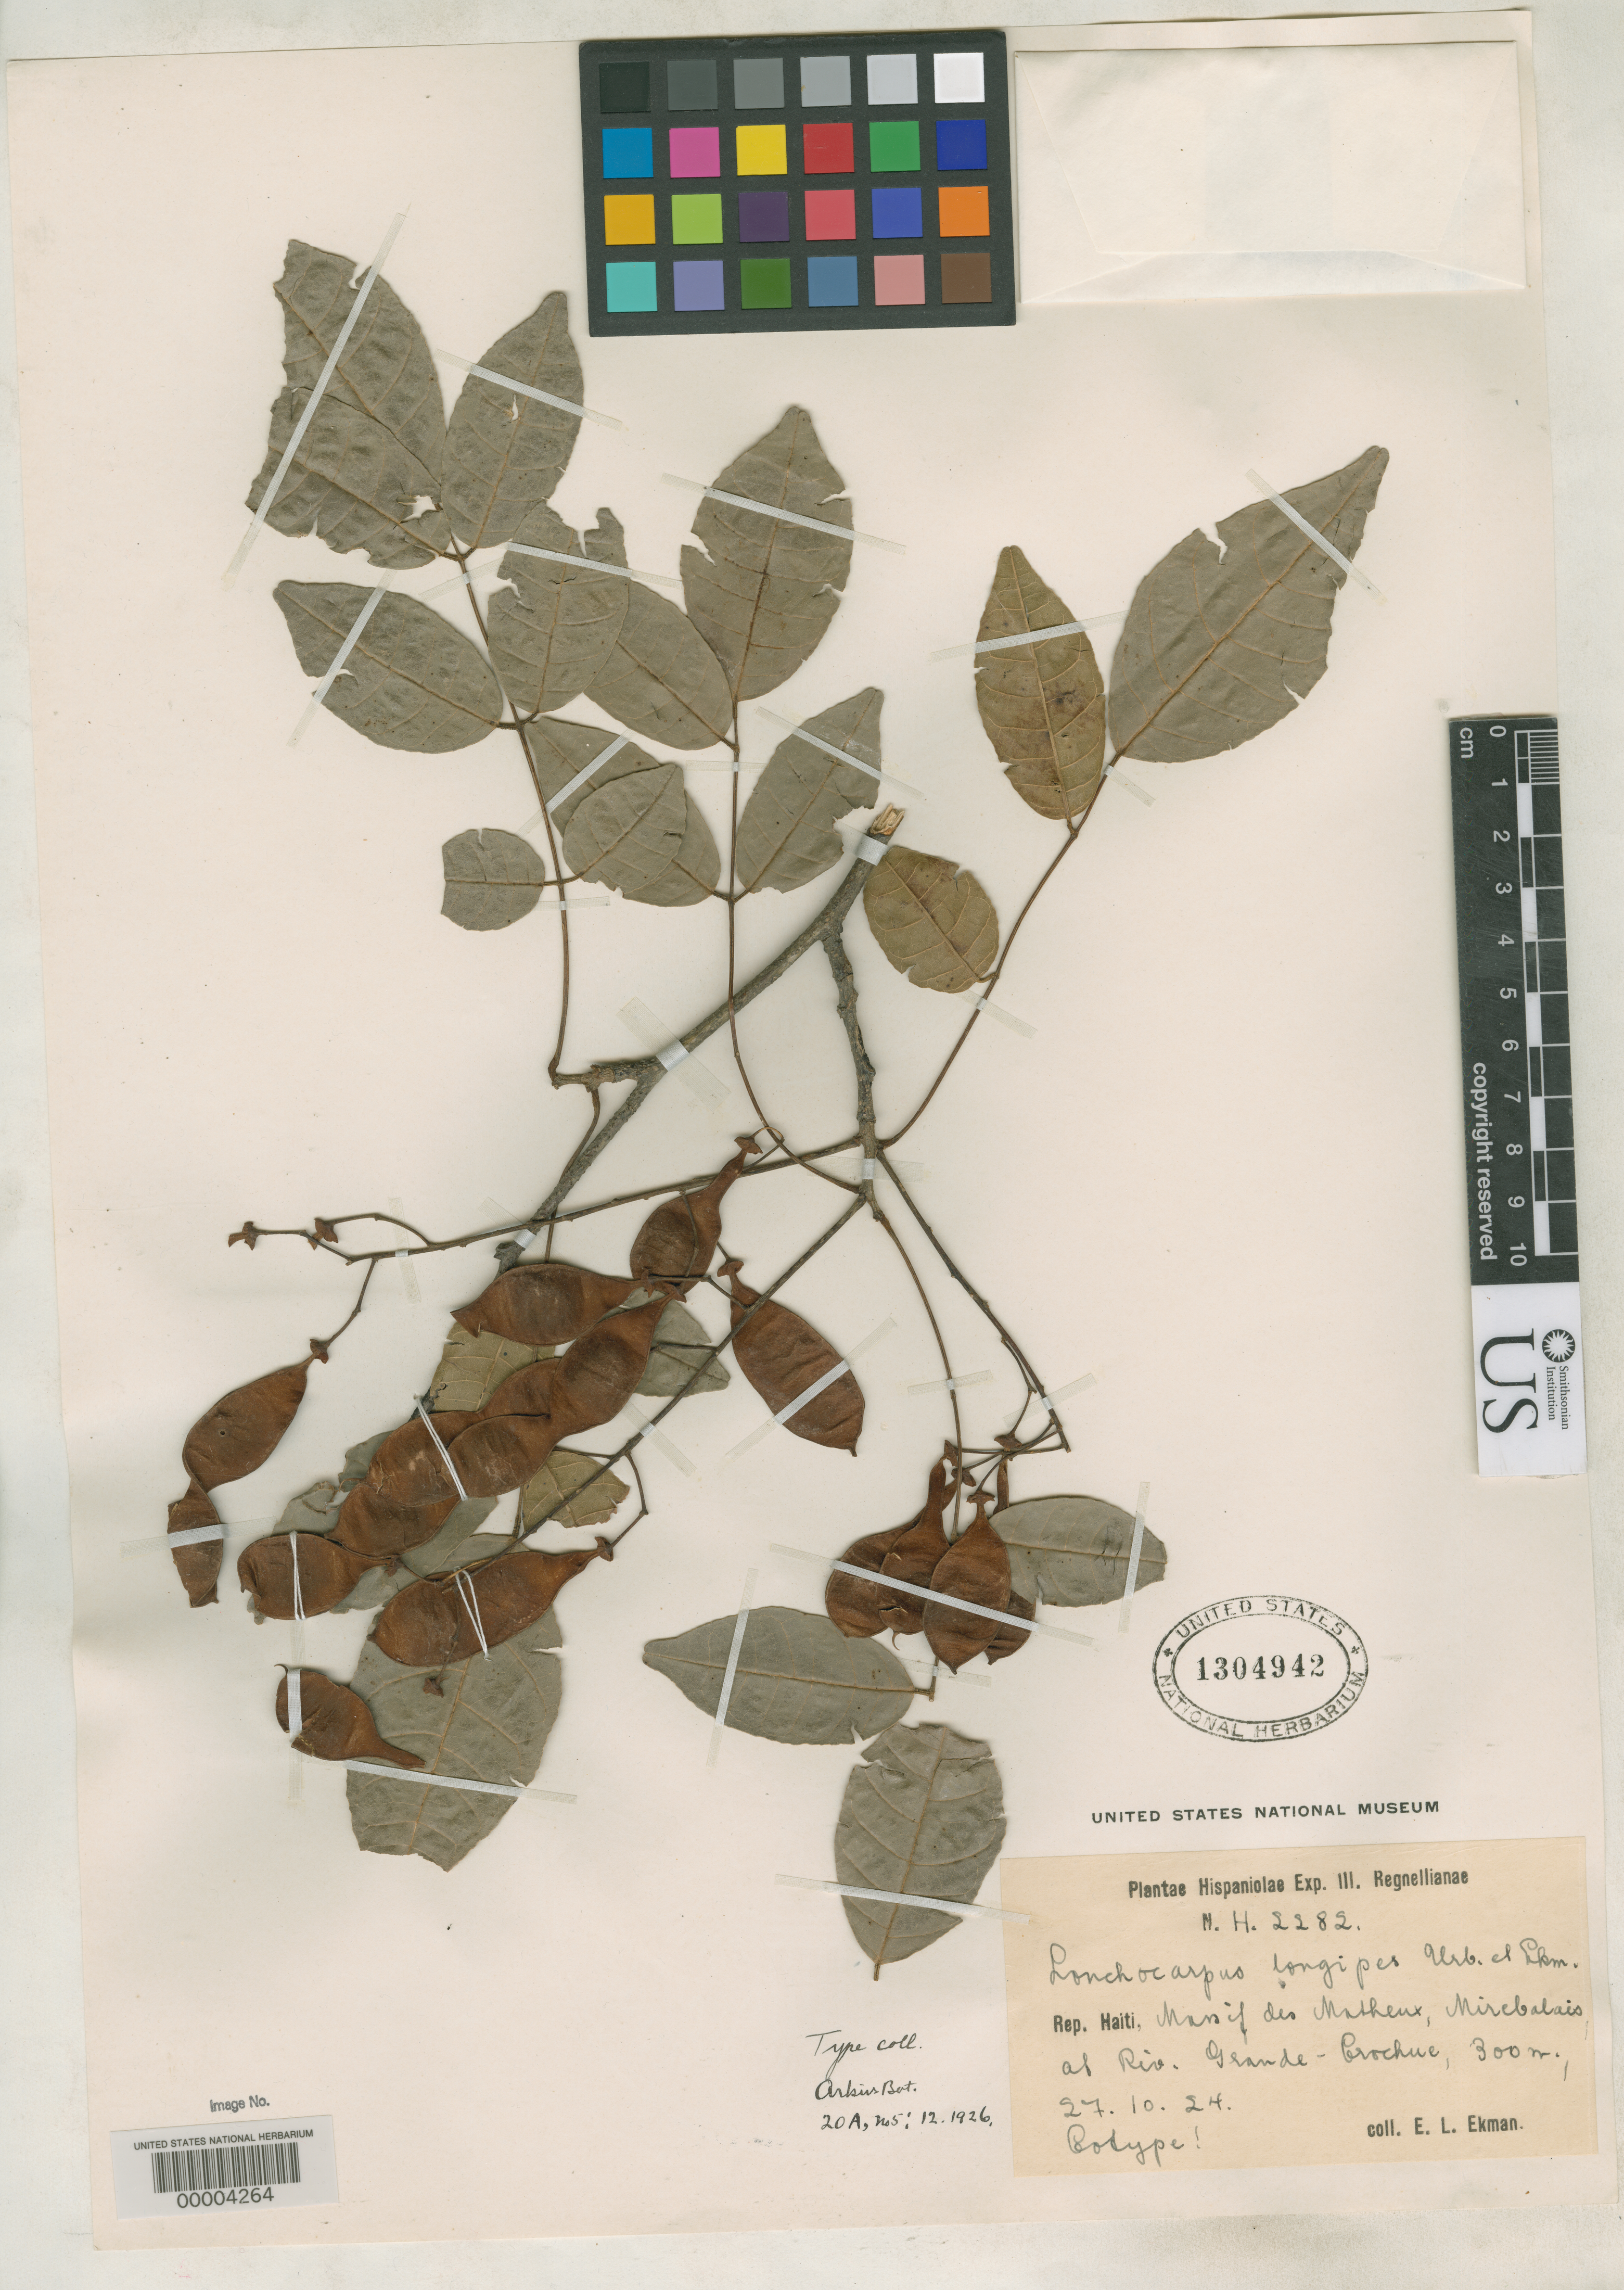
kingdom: Plantae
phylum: Tracheophyta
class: Magnoliopsida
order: Fabales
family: Fabaceae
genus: Lonchocarpus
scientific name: Lonchocarpus longipes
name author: Urb. & Ekman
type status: Isotype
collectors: E. L. Ekman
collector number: H 2282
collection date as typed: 27 Oct 1924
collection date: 1924-10-27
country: Haiti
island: Hispaniola Island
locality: Massif des Matheux, Mirbalais ad Riviere Grande Crochue.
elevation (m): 300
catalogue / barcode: US 1304942